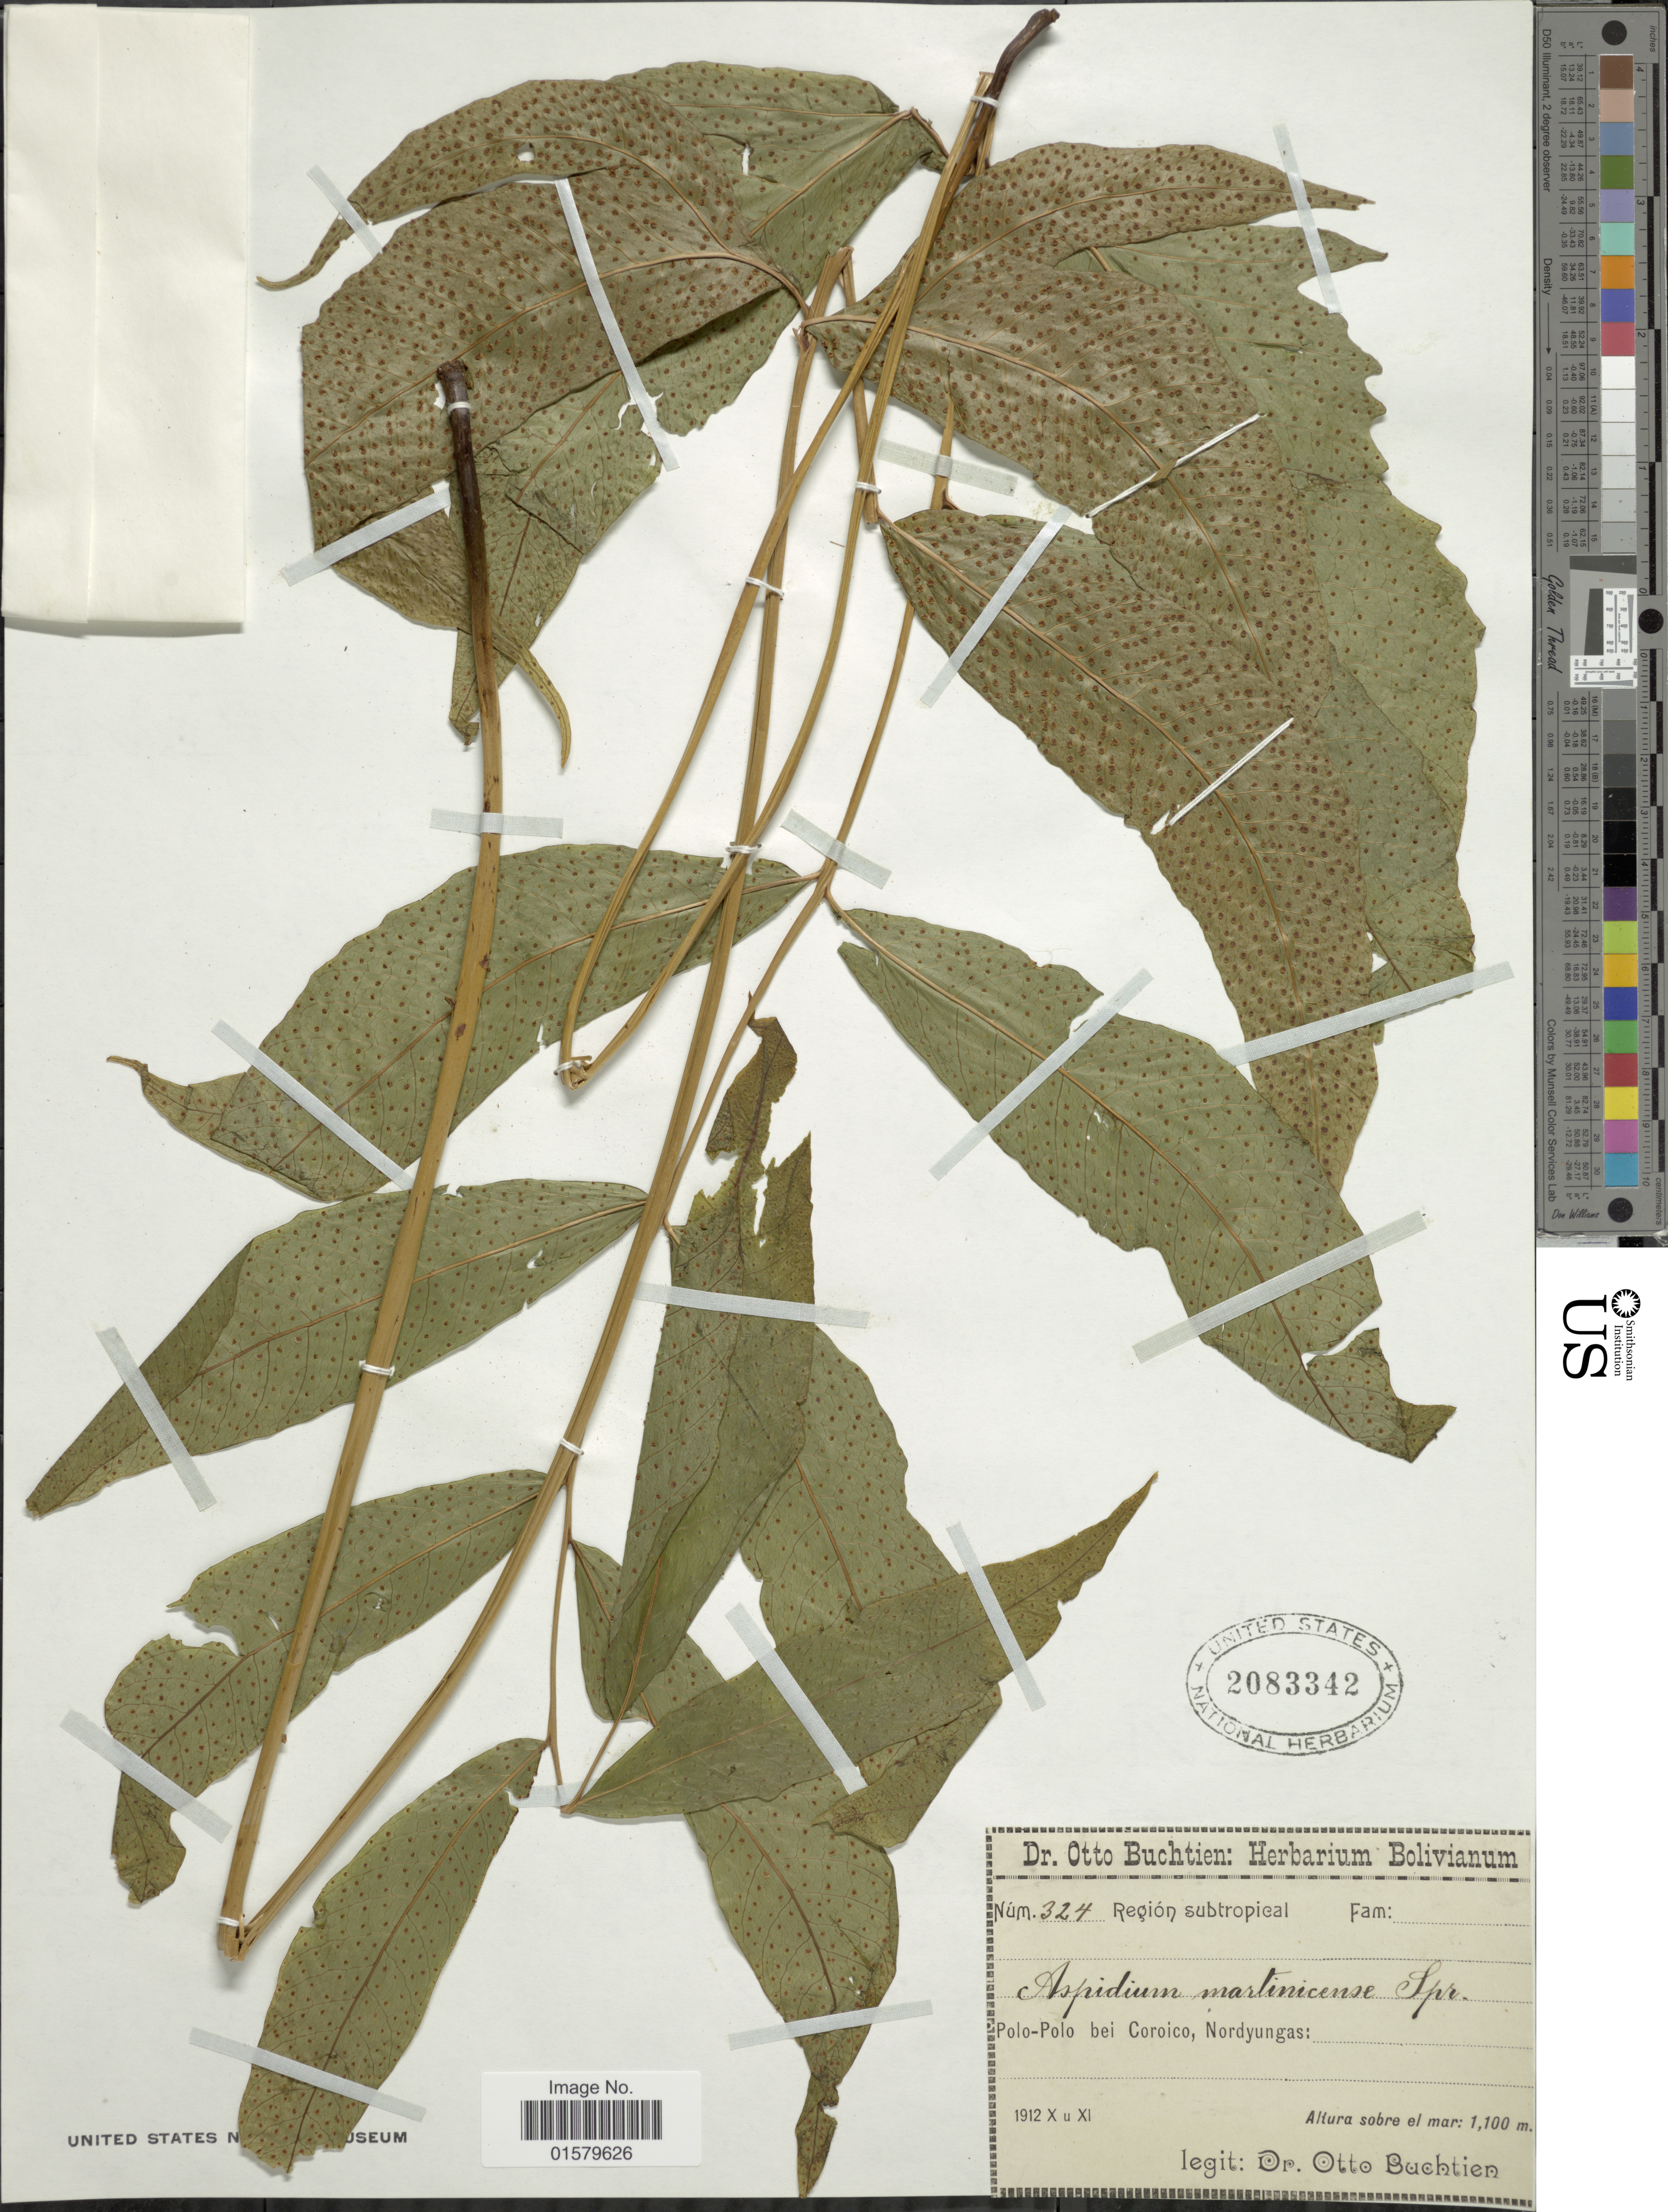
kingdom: Plantae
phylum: Tracheophyta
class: Polypodiopsida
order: Polypodiales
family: Tectariaceae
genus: Tectaria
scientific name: Tectaria incisa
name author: Cav.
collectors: O. Buchtien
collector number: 324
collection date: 1912-10/1912-11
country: Bolivia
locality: Polo - Polo bei Coroico, Nordyungas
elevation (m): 1100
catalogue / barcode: US 2083342